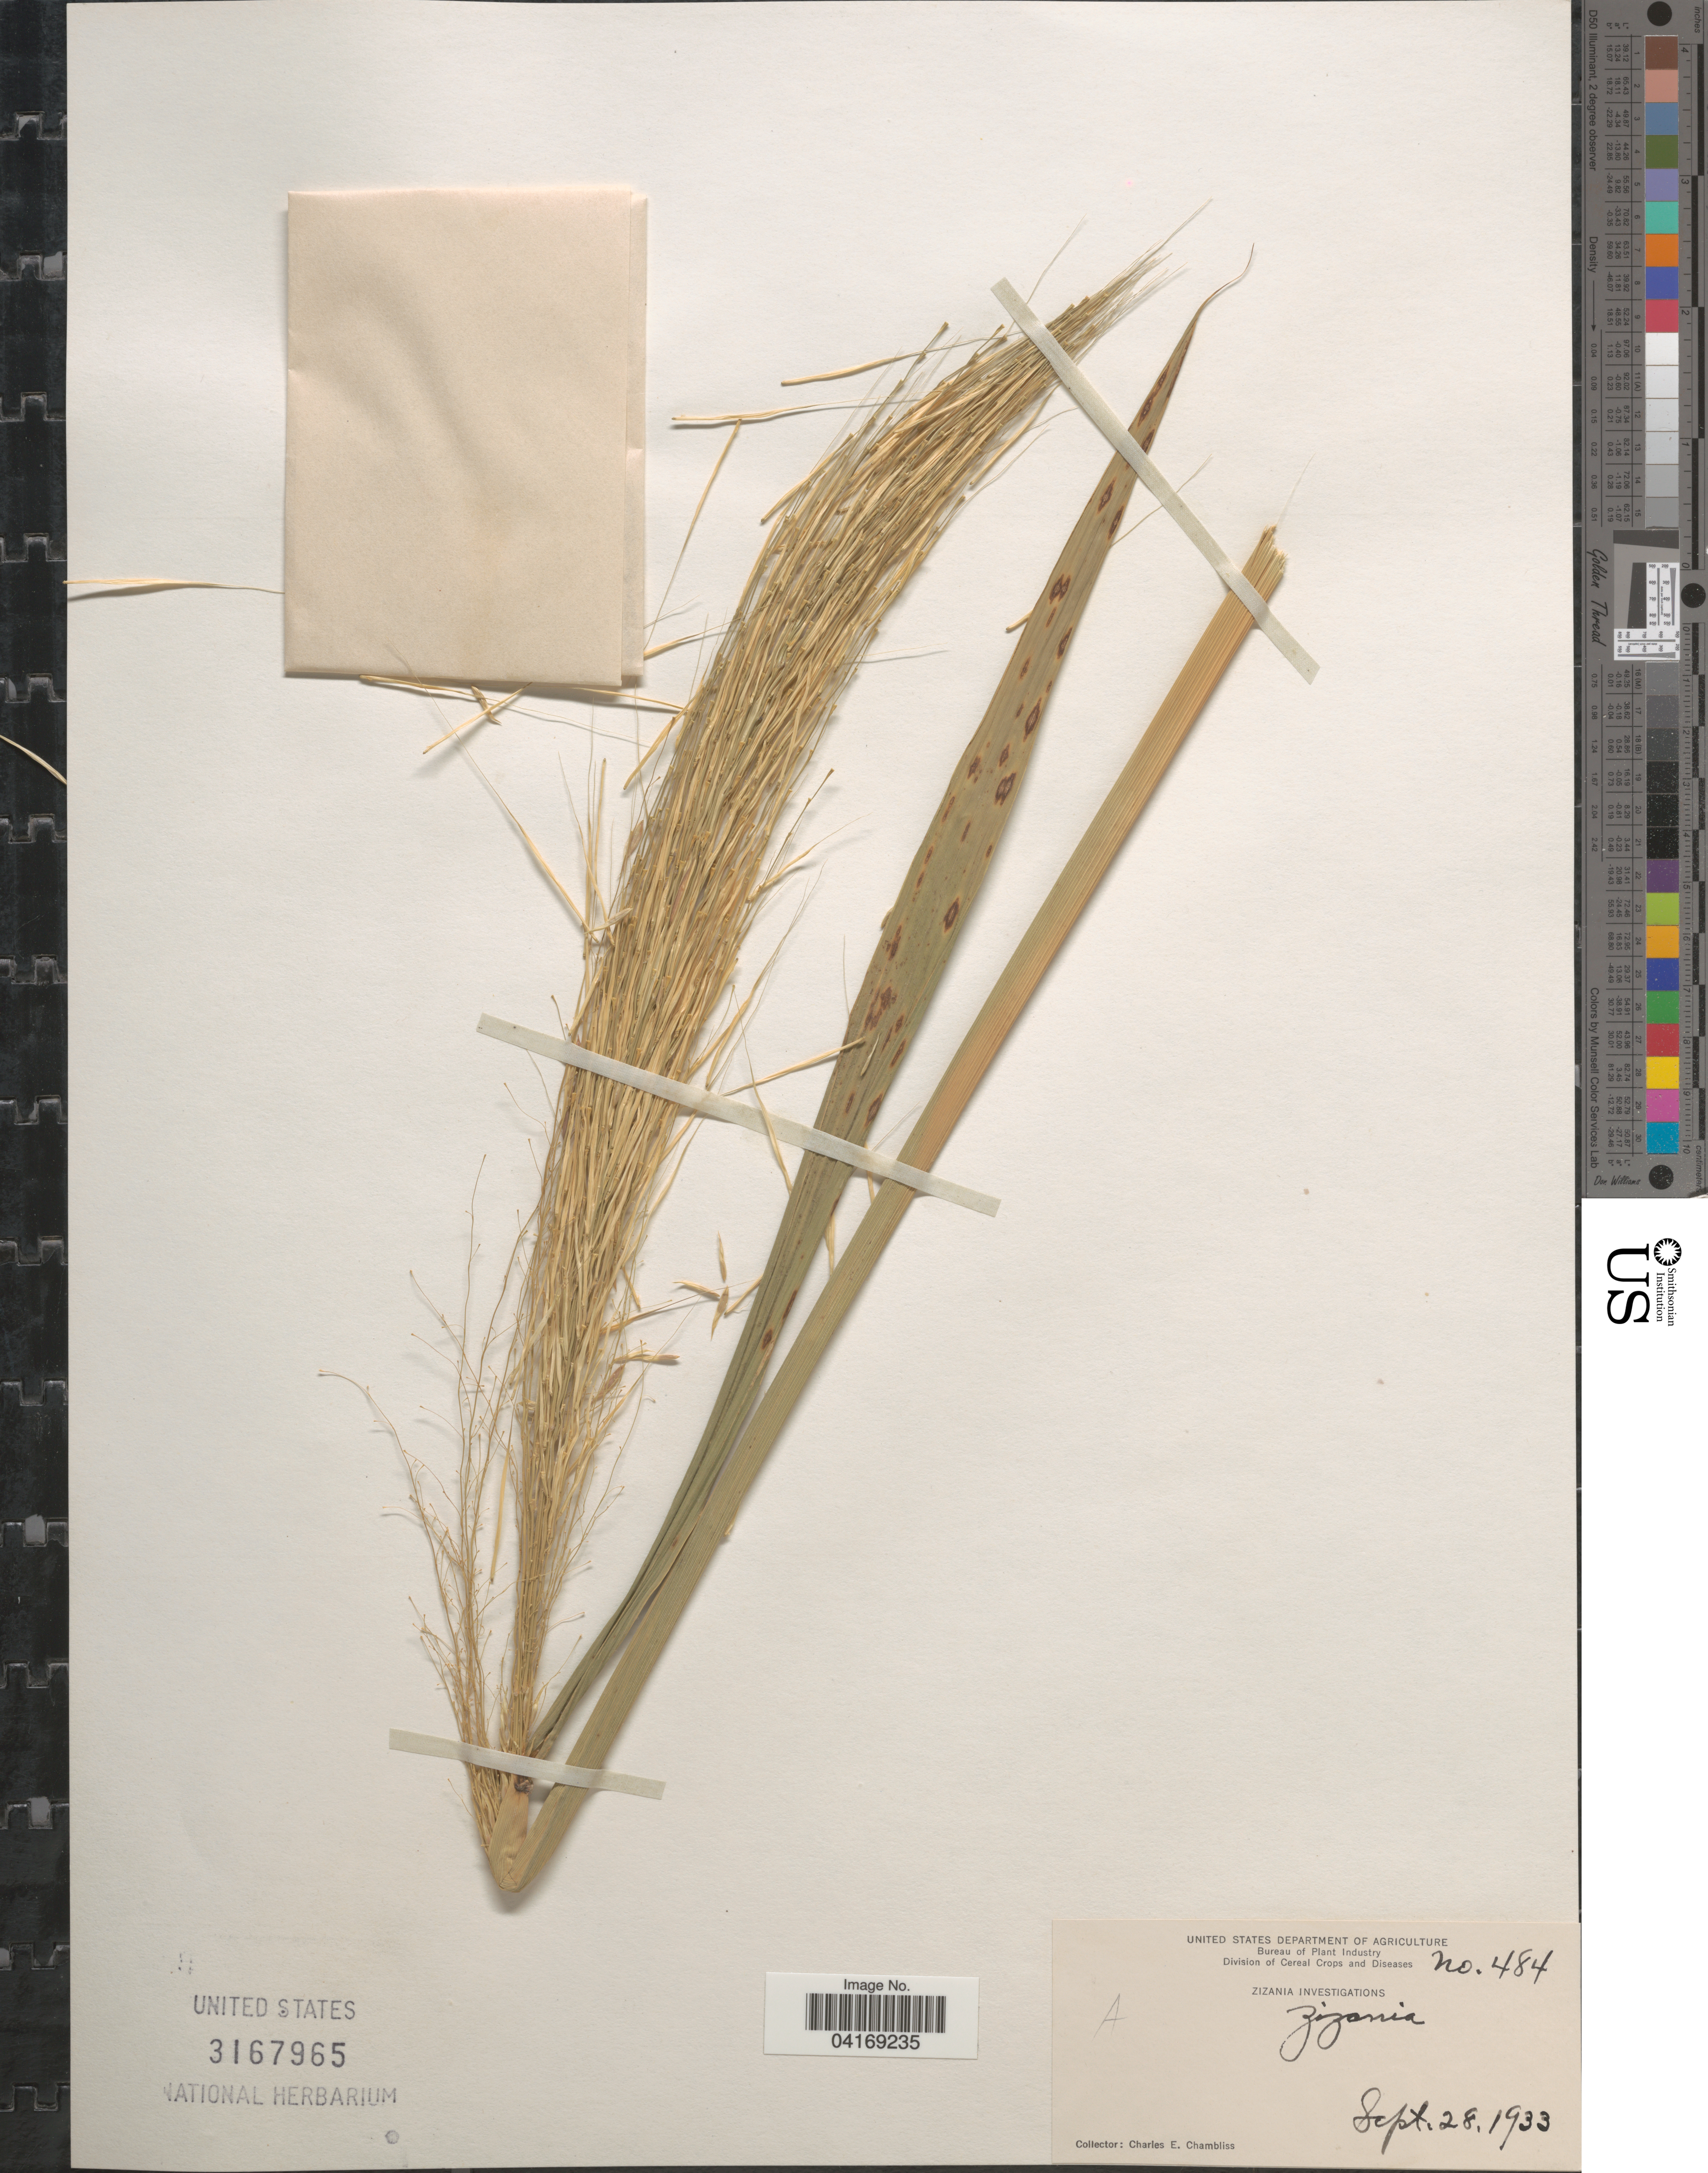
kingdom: Plantae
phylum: Tracheophyta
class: Liliopsida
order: Poales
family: Poaceae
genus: Zizania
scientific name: Zizania sp.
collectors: C. Chambliss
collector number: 484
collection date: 1933-09-28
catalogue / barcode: US 3167965